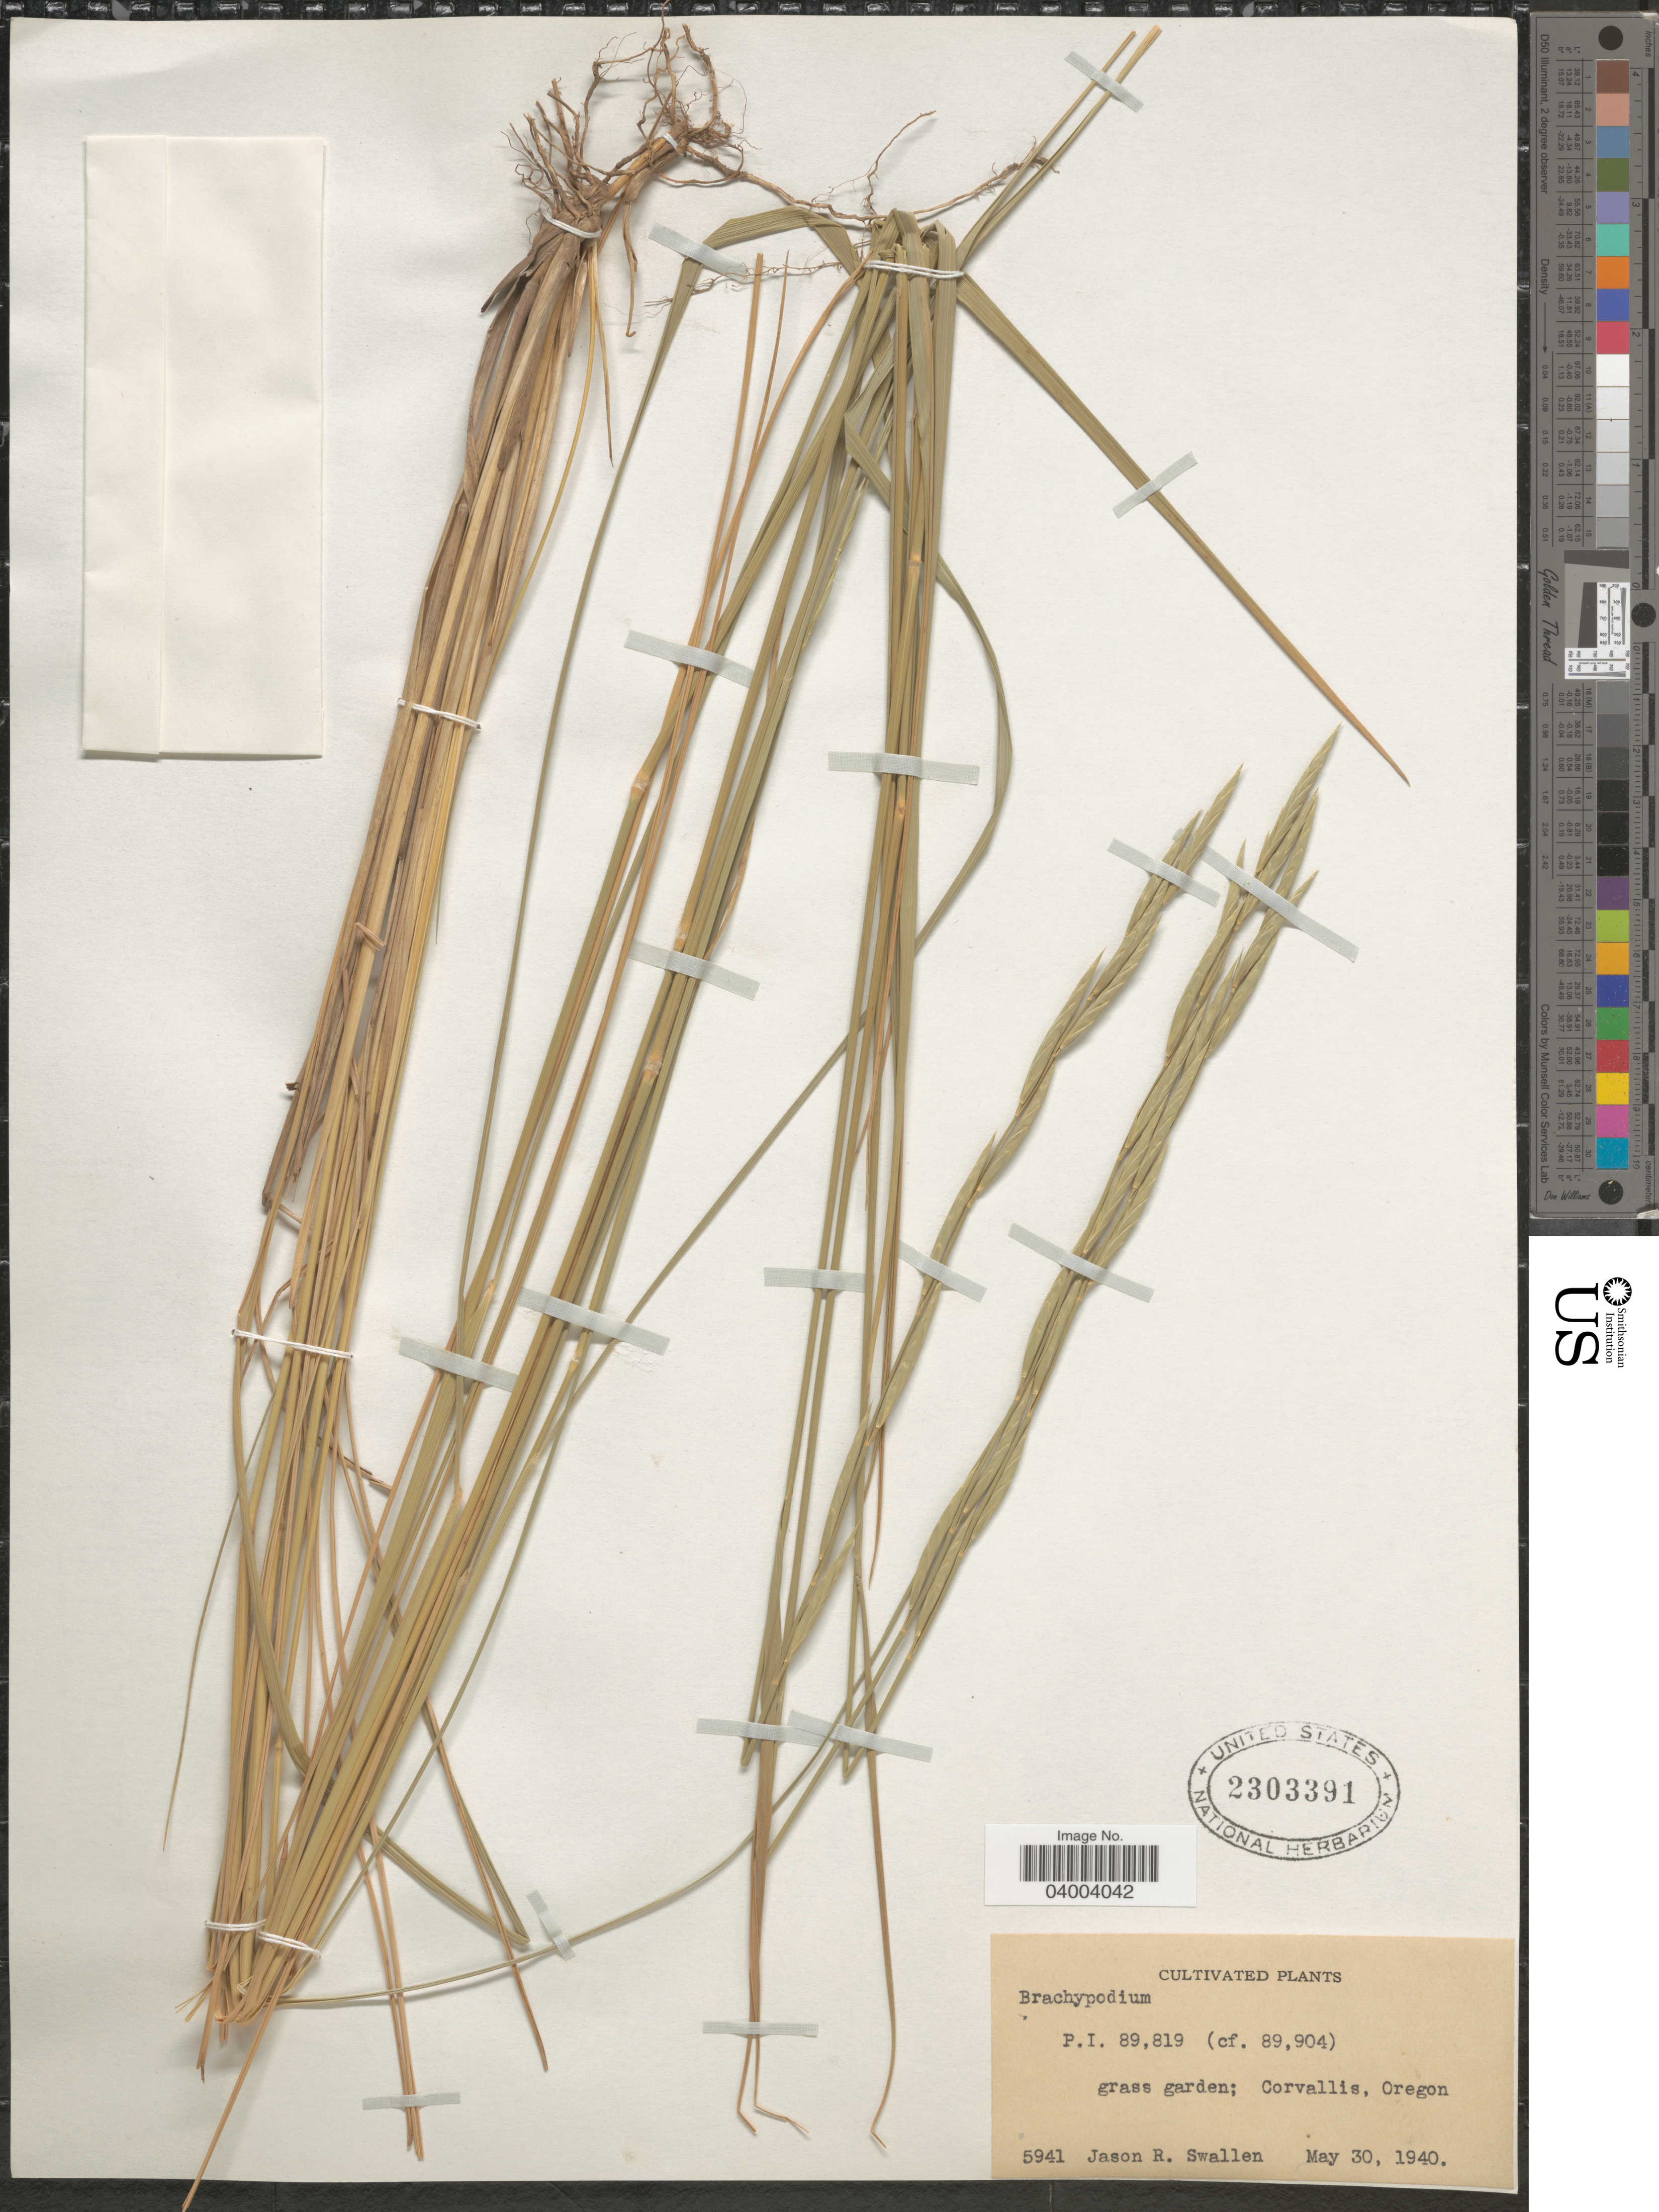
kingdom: Plantae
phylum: Tracheophyta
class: Liliopsida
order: Poales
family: Poaceae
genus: Brachypodium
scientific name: Brachypodium sp.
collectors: J. R. Swallen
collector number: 5941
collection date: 1940-05-30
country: United States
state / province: Oregon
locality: Corvallis.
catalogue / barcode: US 2303391